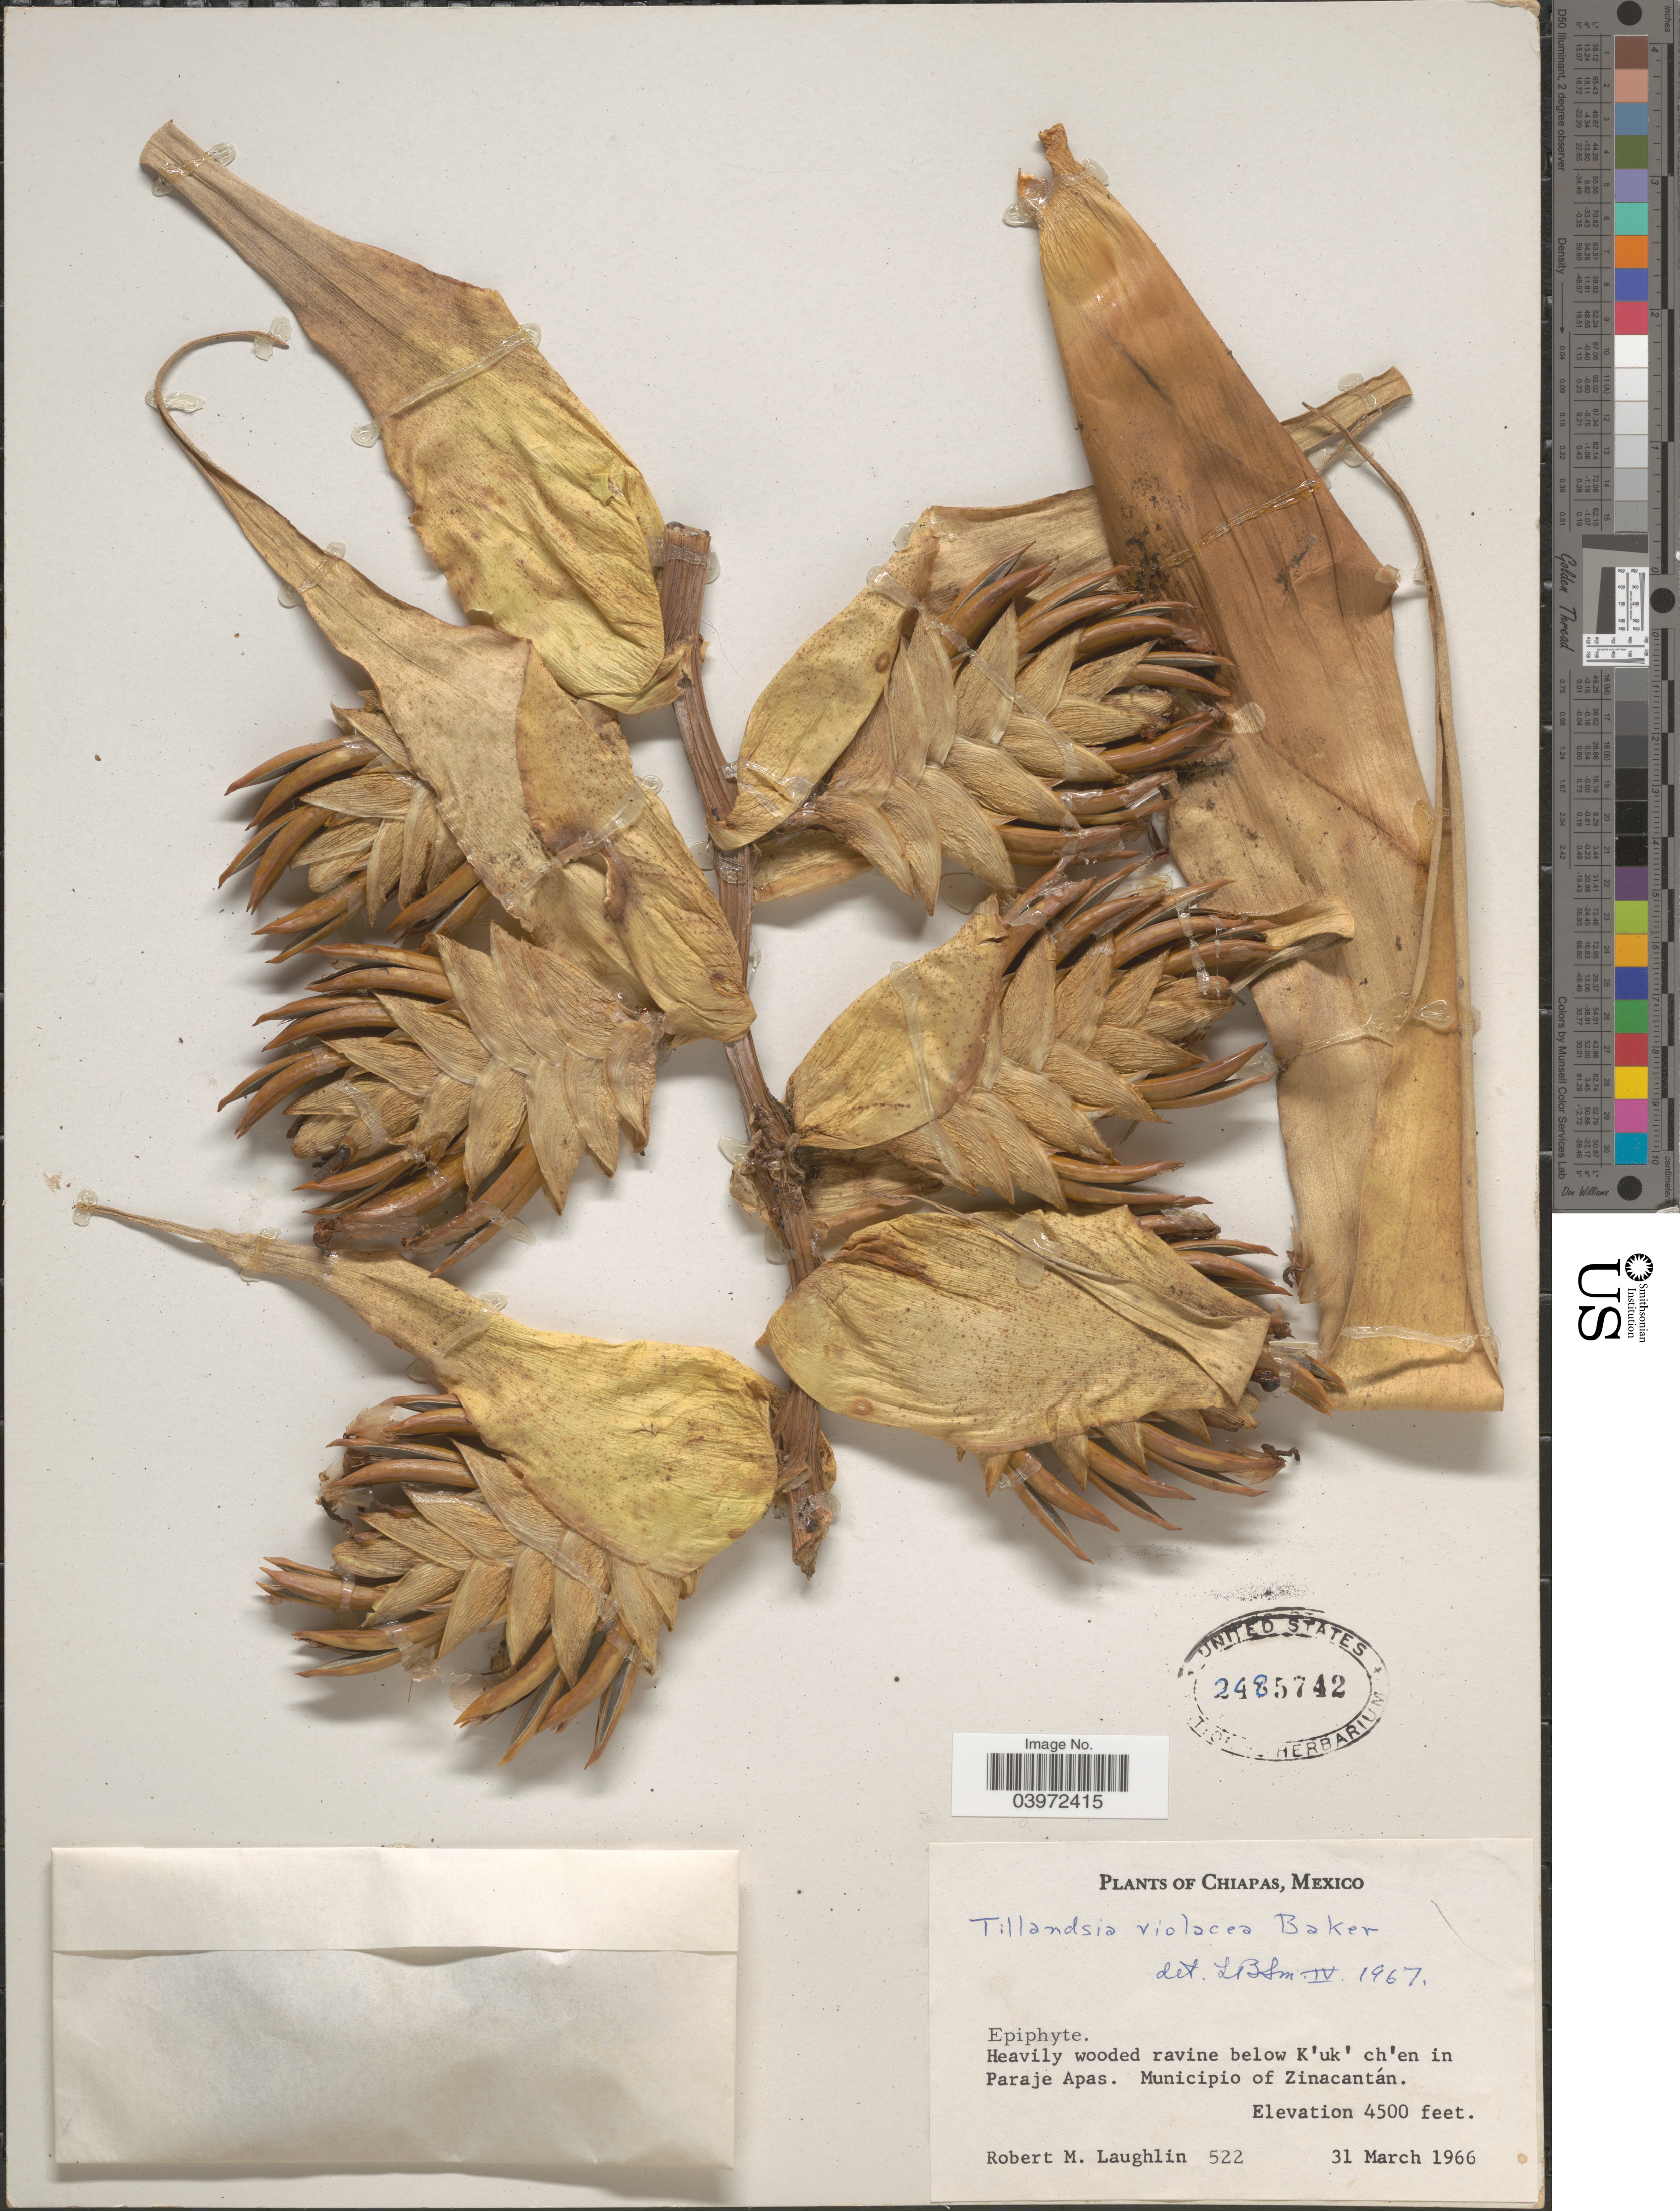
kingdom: Plantae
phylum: Tracheophyta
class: Liliopsida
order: Poales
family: Bromeliaceae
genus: Tillandsia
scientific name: Tillandsia violacea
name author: Klotzsch ex Beer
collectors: R. M. Laughlin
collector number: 522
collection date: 1966-03-31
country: Mexico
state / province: Chiapas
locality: Heavily wooded ravine below K'uk' ch'en in Paraje Apas. Municipio of Zinacantán.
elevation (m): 1372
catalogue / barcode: US 2485742